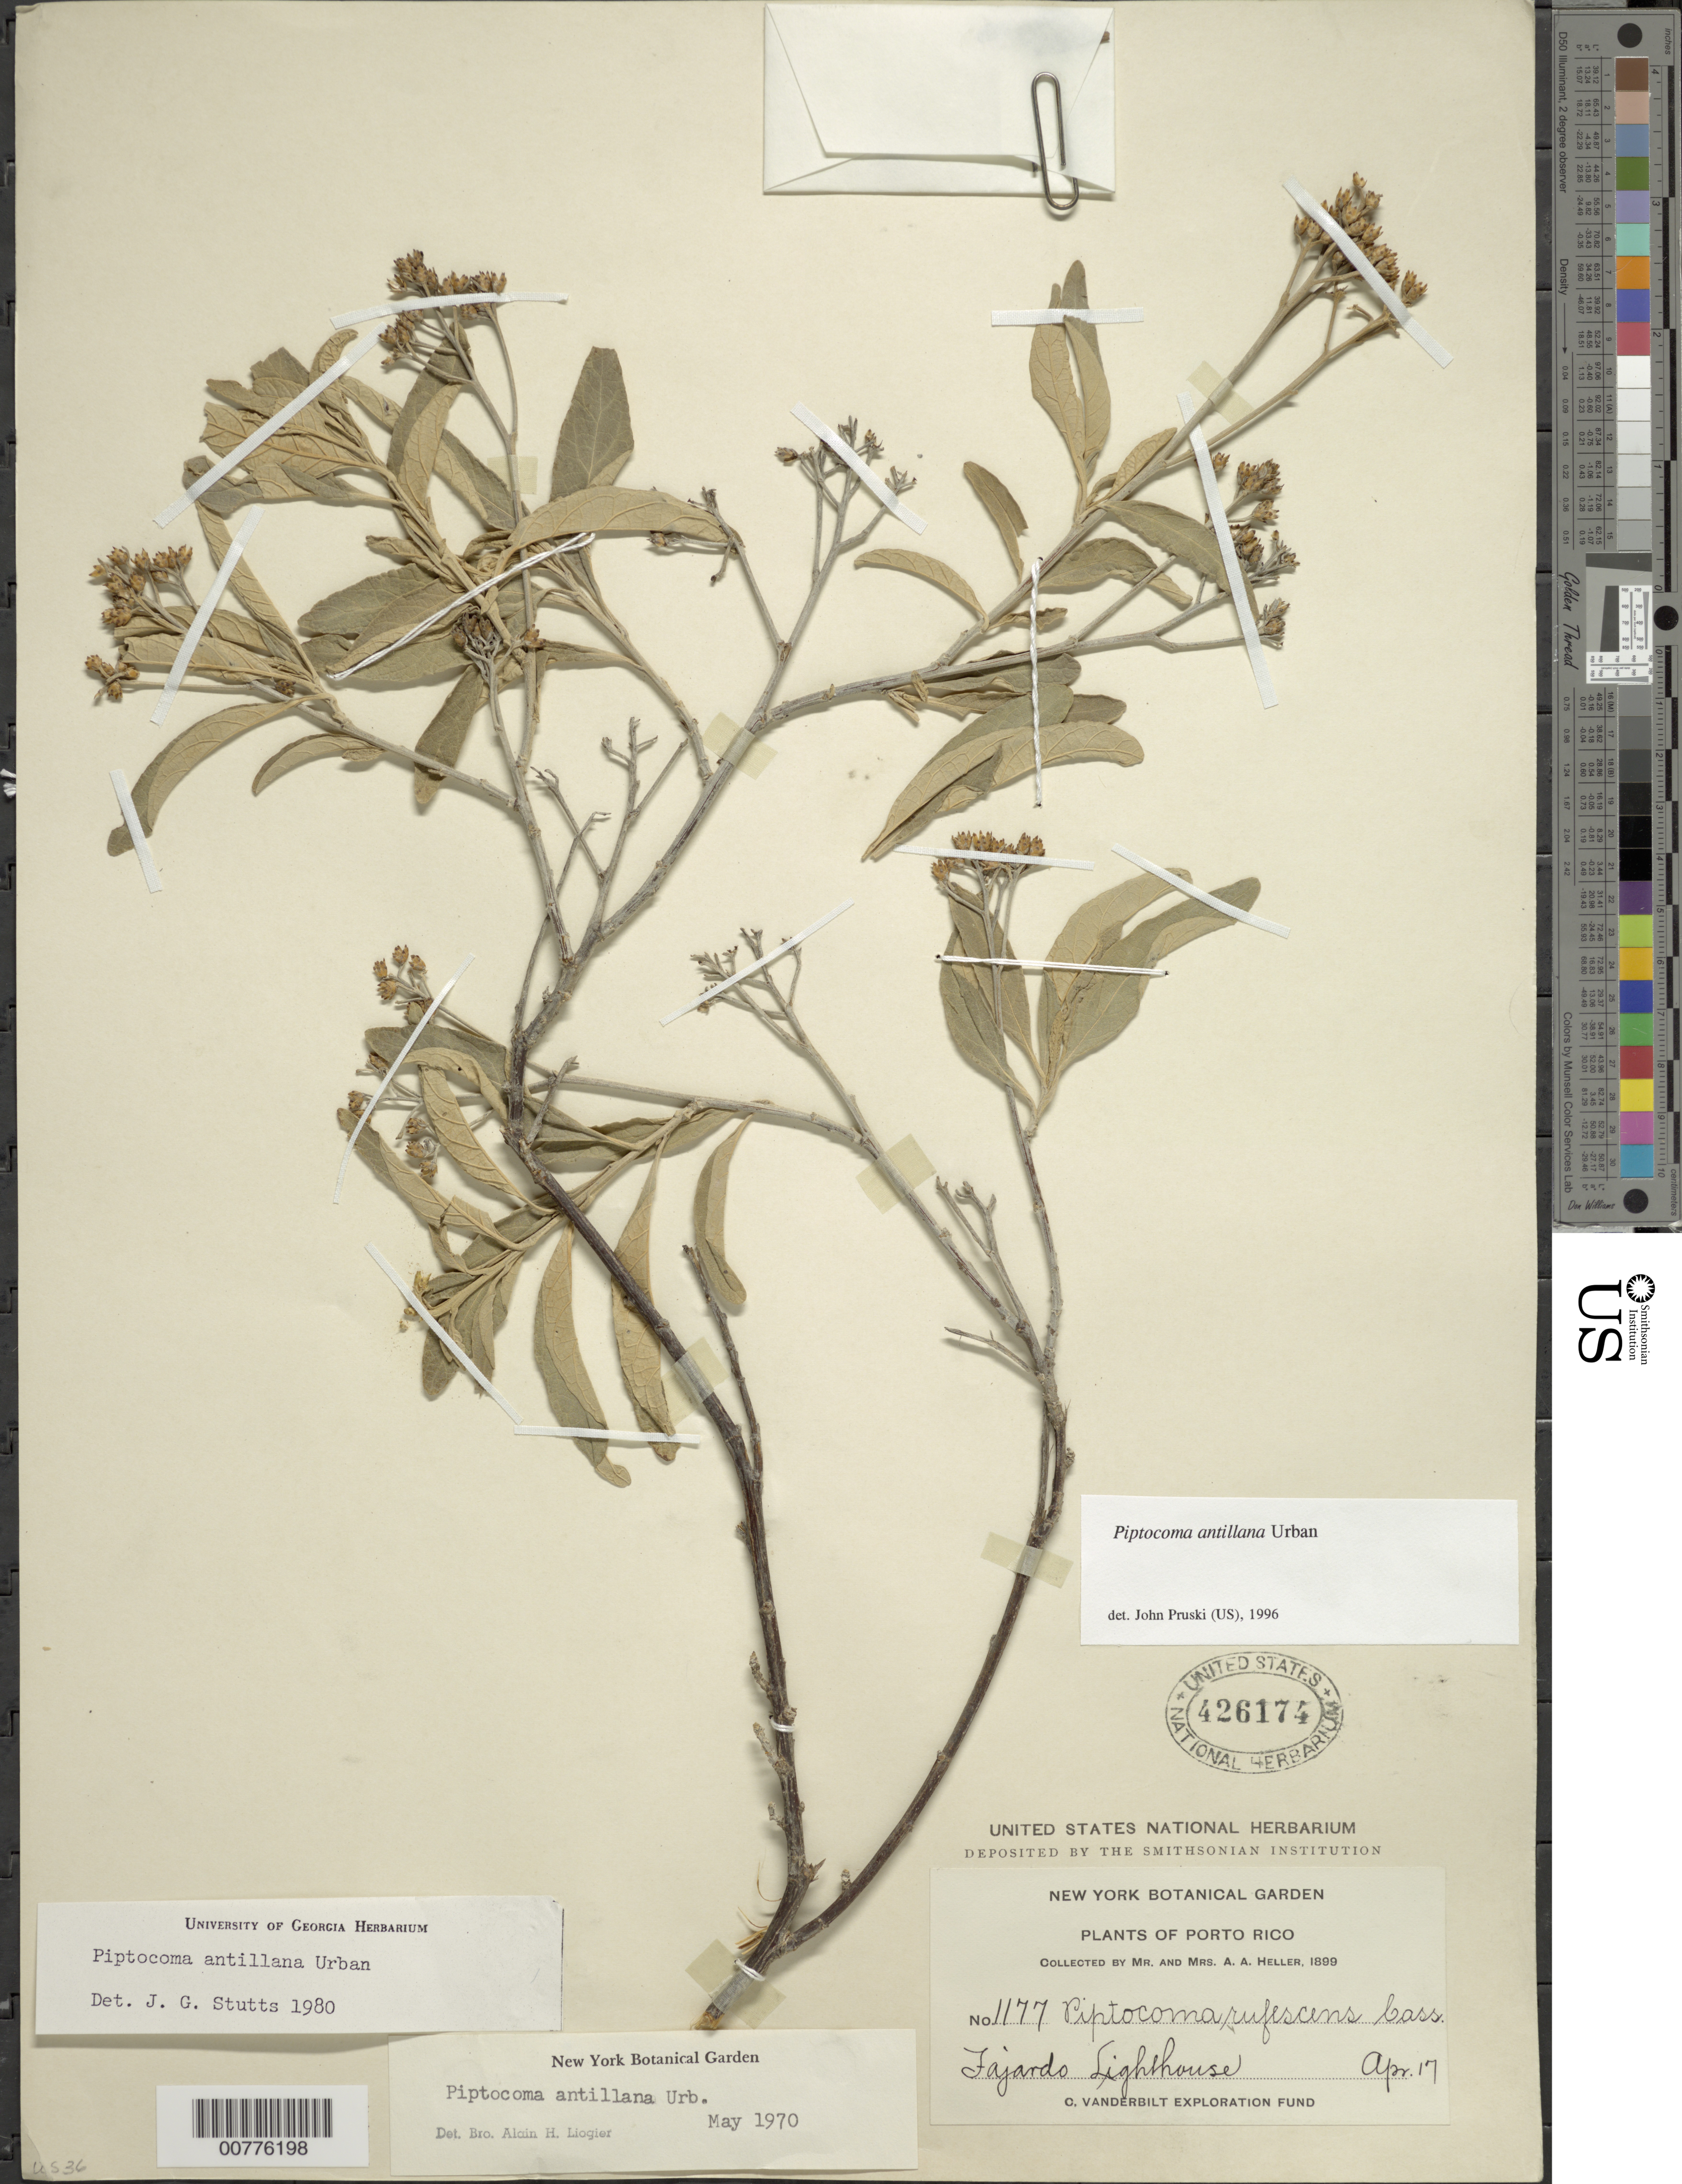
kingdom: Plantae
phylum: Tracheophyta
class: Magnoliopsida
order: Asterales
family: Asteraceae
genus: Piptocoma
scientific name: Piptocoma antillana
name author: Urb.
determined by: Pruski, J. F.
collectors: A. A. Heller & E. G. Heller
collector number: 1177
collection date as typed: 17 Apr 1899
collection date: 1899-04-17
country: Puerto Rico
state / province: Fajardo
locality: Fajardo Lighthouse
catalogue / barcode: US 426174